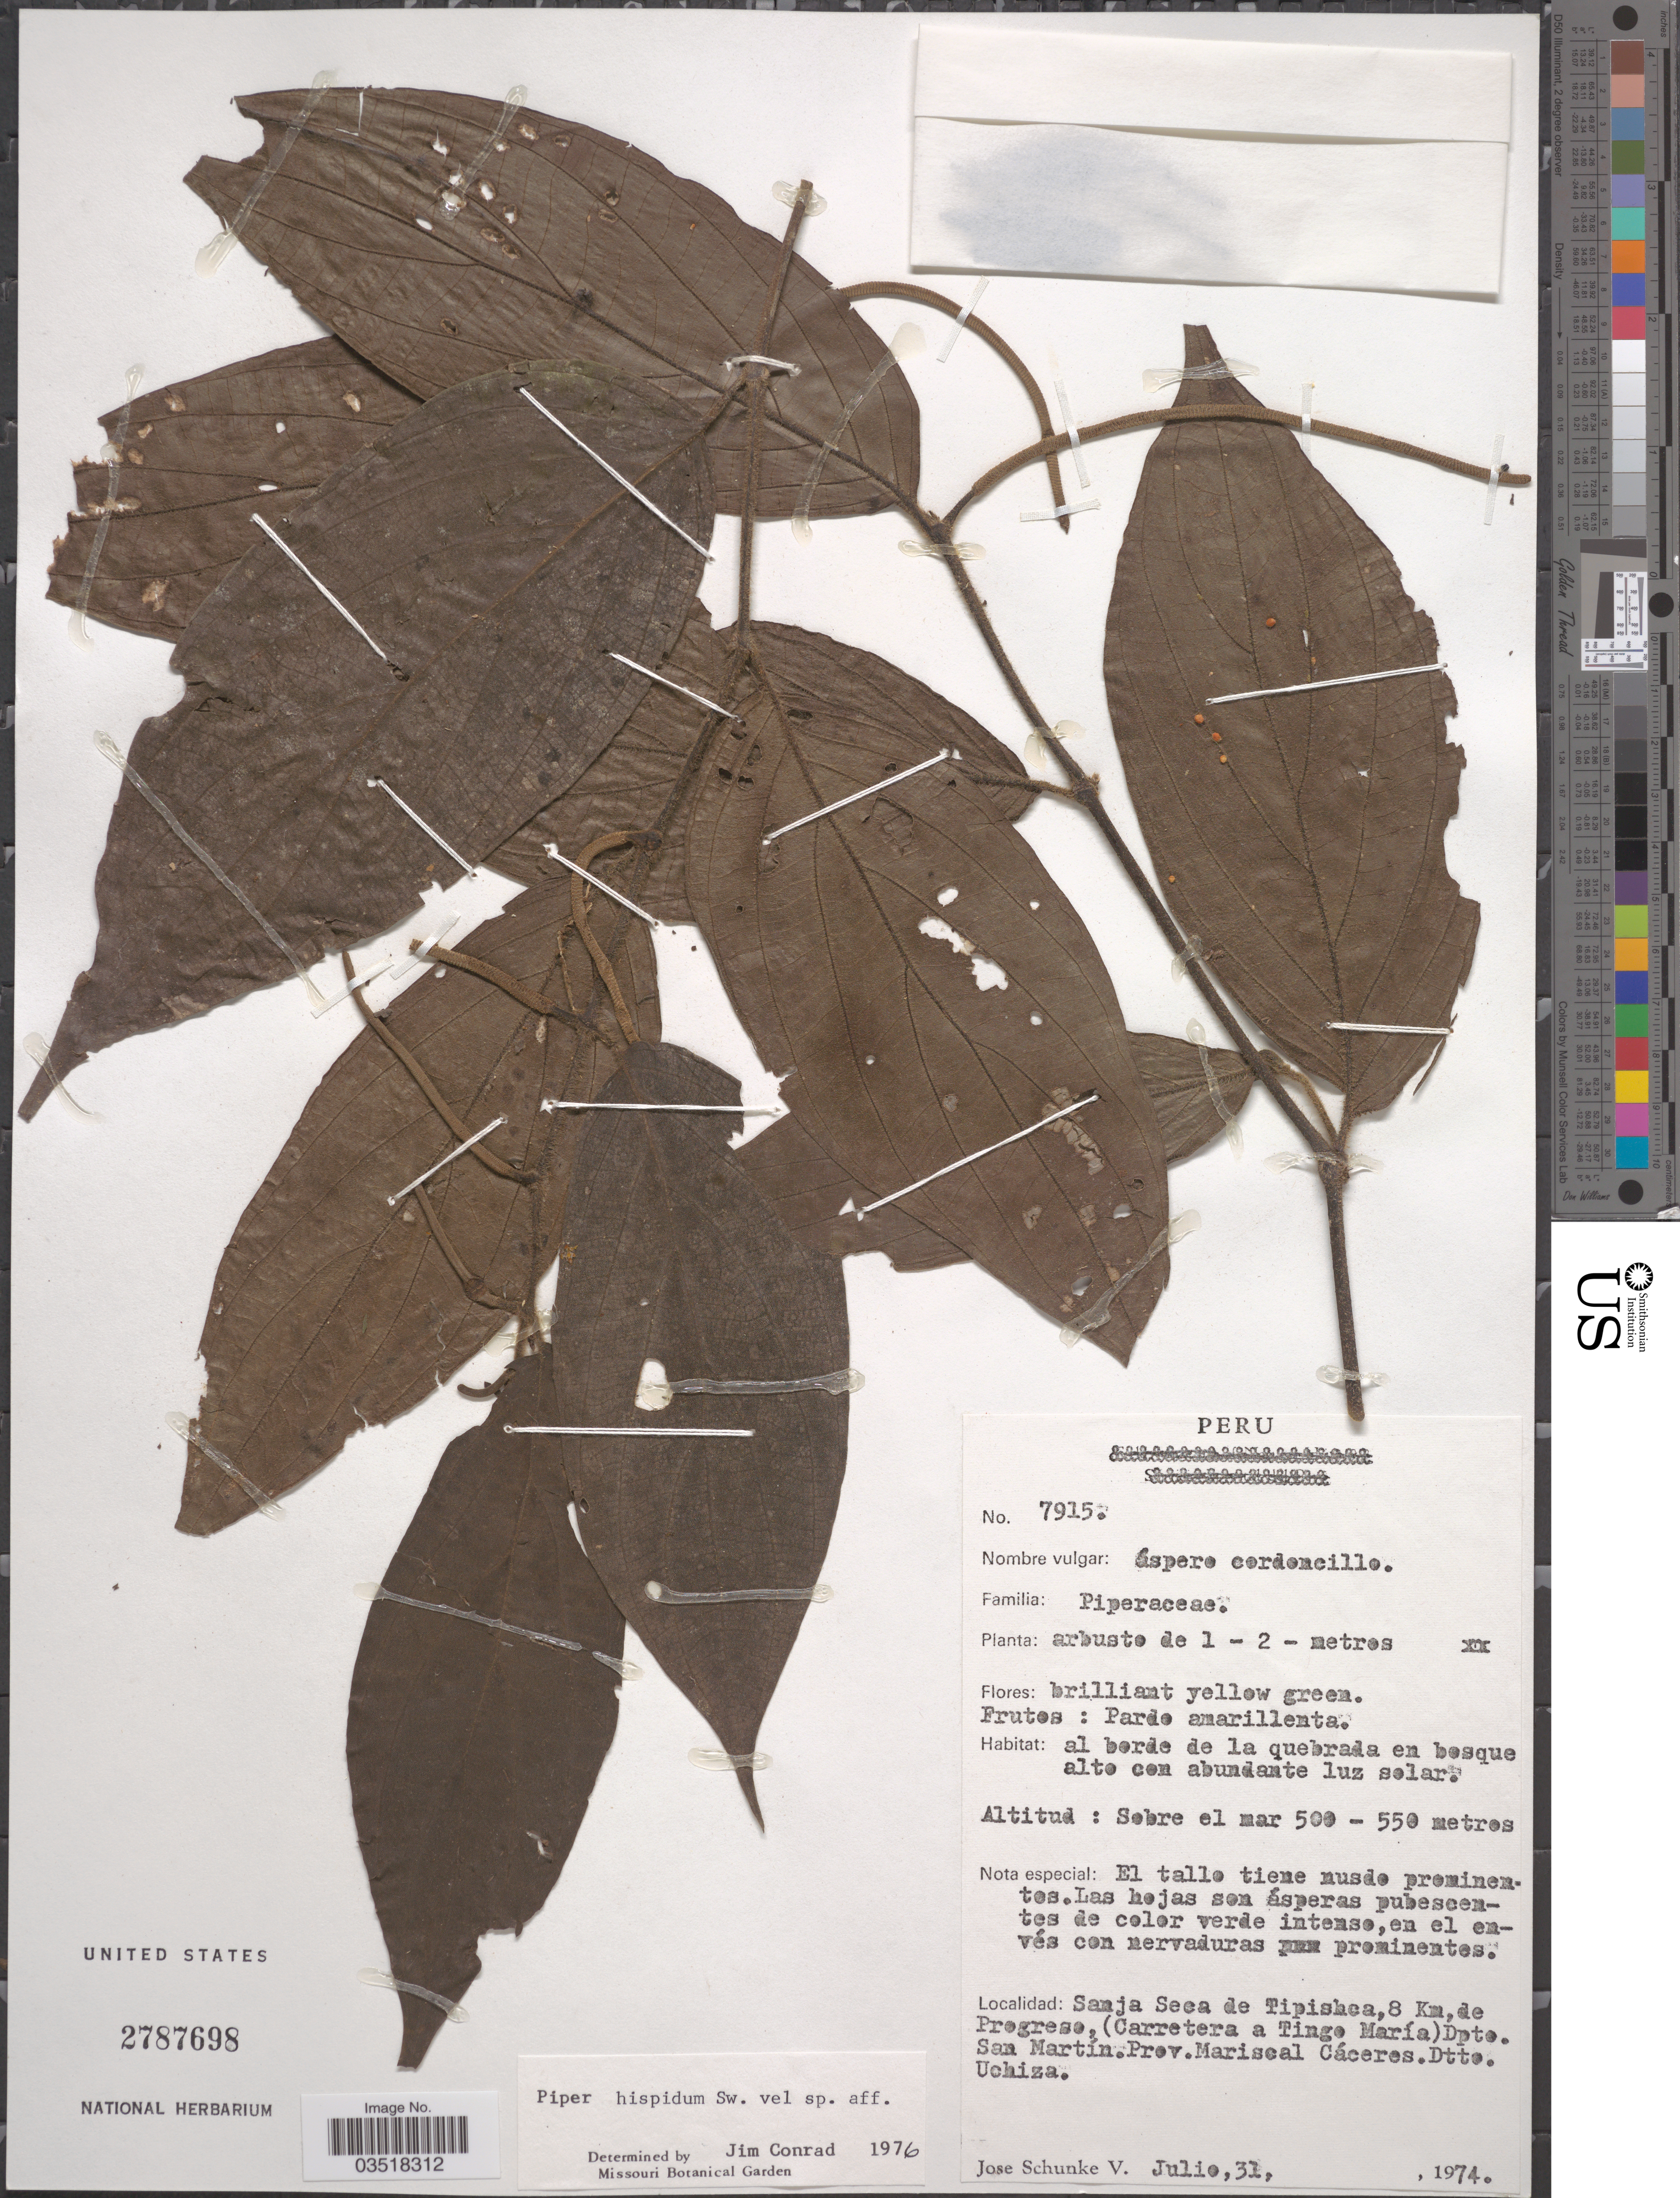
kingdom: Plantae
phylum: Tracheophyta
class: Magnoliopsida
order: Piperales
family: Piperaceae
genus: Piper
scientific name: Piper hispidum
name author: Sw.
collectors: J. Schunke Vigo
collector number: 7915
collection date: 1974-07-31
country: Peru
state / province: San Martín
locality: Sanja Seca de Tipishca, 8 Km, de Progreso, (Carretera a Tingo María) Dpto. San Martín. Prov. Mariscal Cáceres. Dtto. Uchiza.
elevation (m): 500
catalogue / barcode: US 2787698